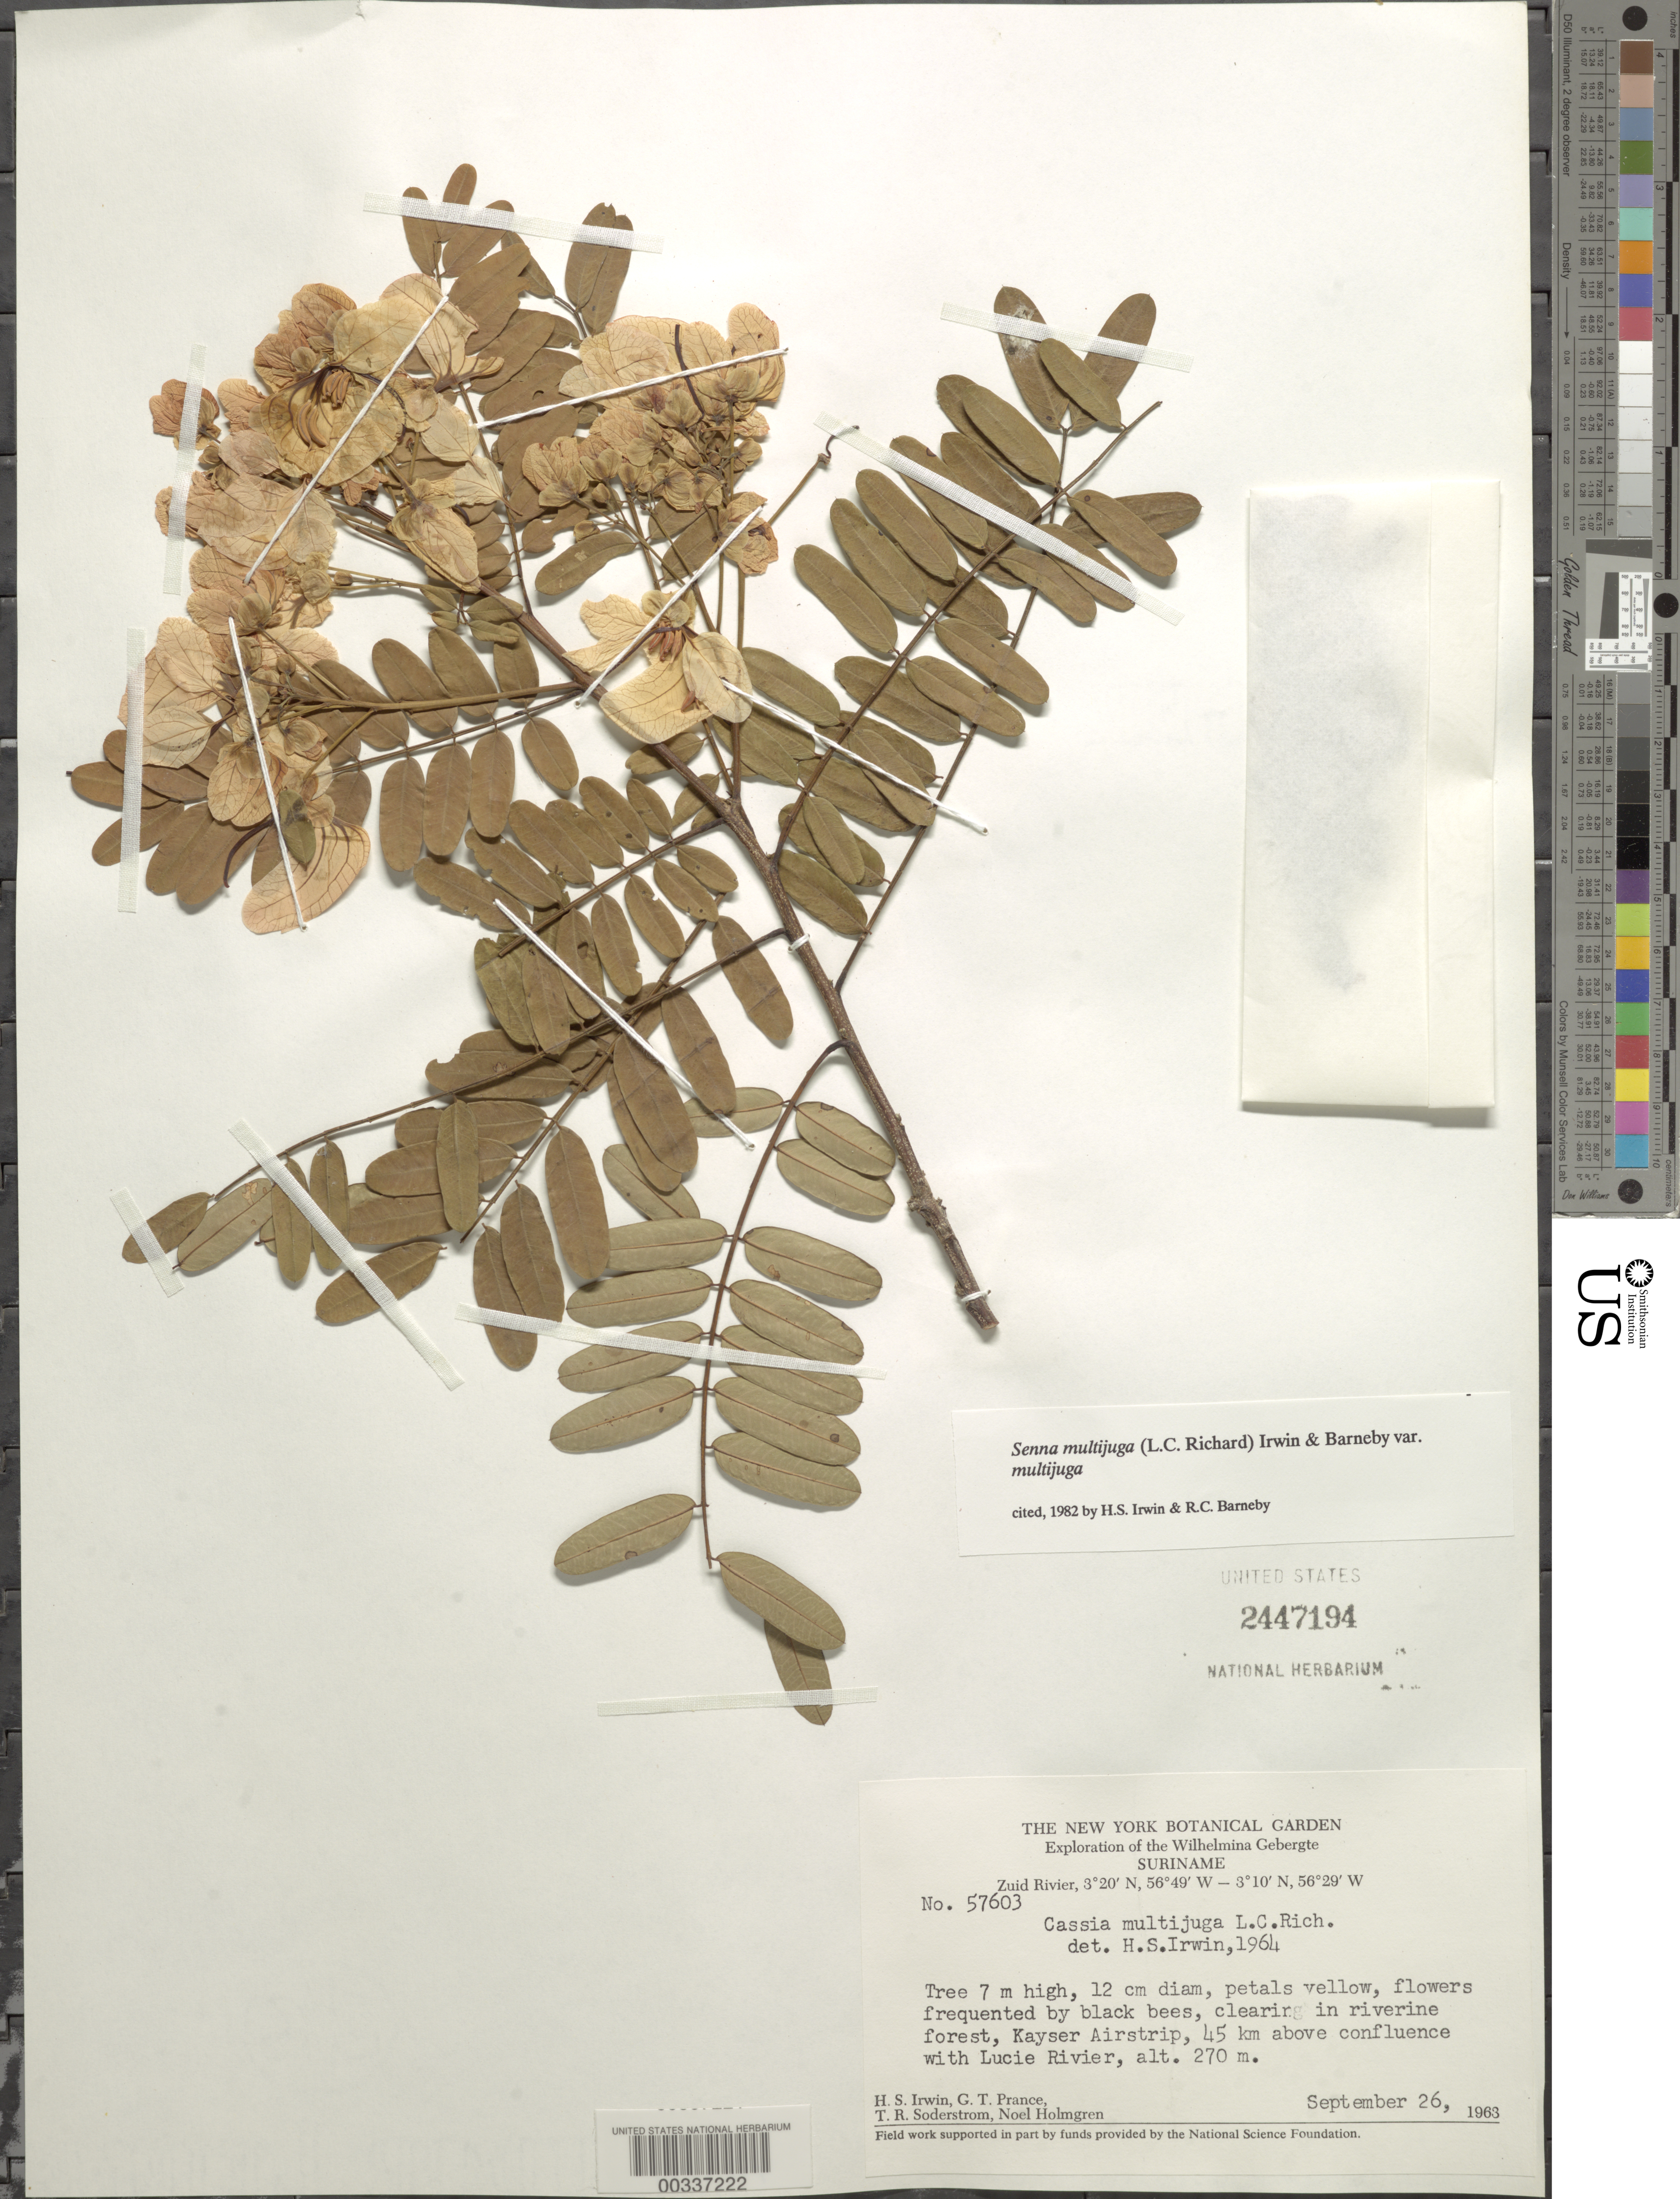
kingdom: Plantae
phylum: Tracheophyta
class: Magnoliopsida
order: Fabales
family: Fabaceae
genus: Senna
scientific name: Senna multijuga var. multijuga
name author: (Rich.) H.S. Irwin & Barneby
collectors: H. Irwin, G. T. Prance, T. R. Soderstrom & N. H. Holmgren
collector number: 57603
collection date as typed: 26 Sep 1963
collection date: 1963-09-26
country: Suriname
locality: Kayser airstrip, 45 km above confluence with lucie river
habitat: Clearing in riverine forest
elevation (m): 270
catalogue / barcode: US 2447194